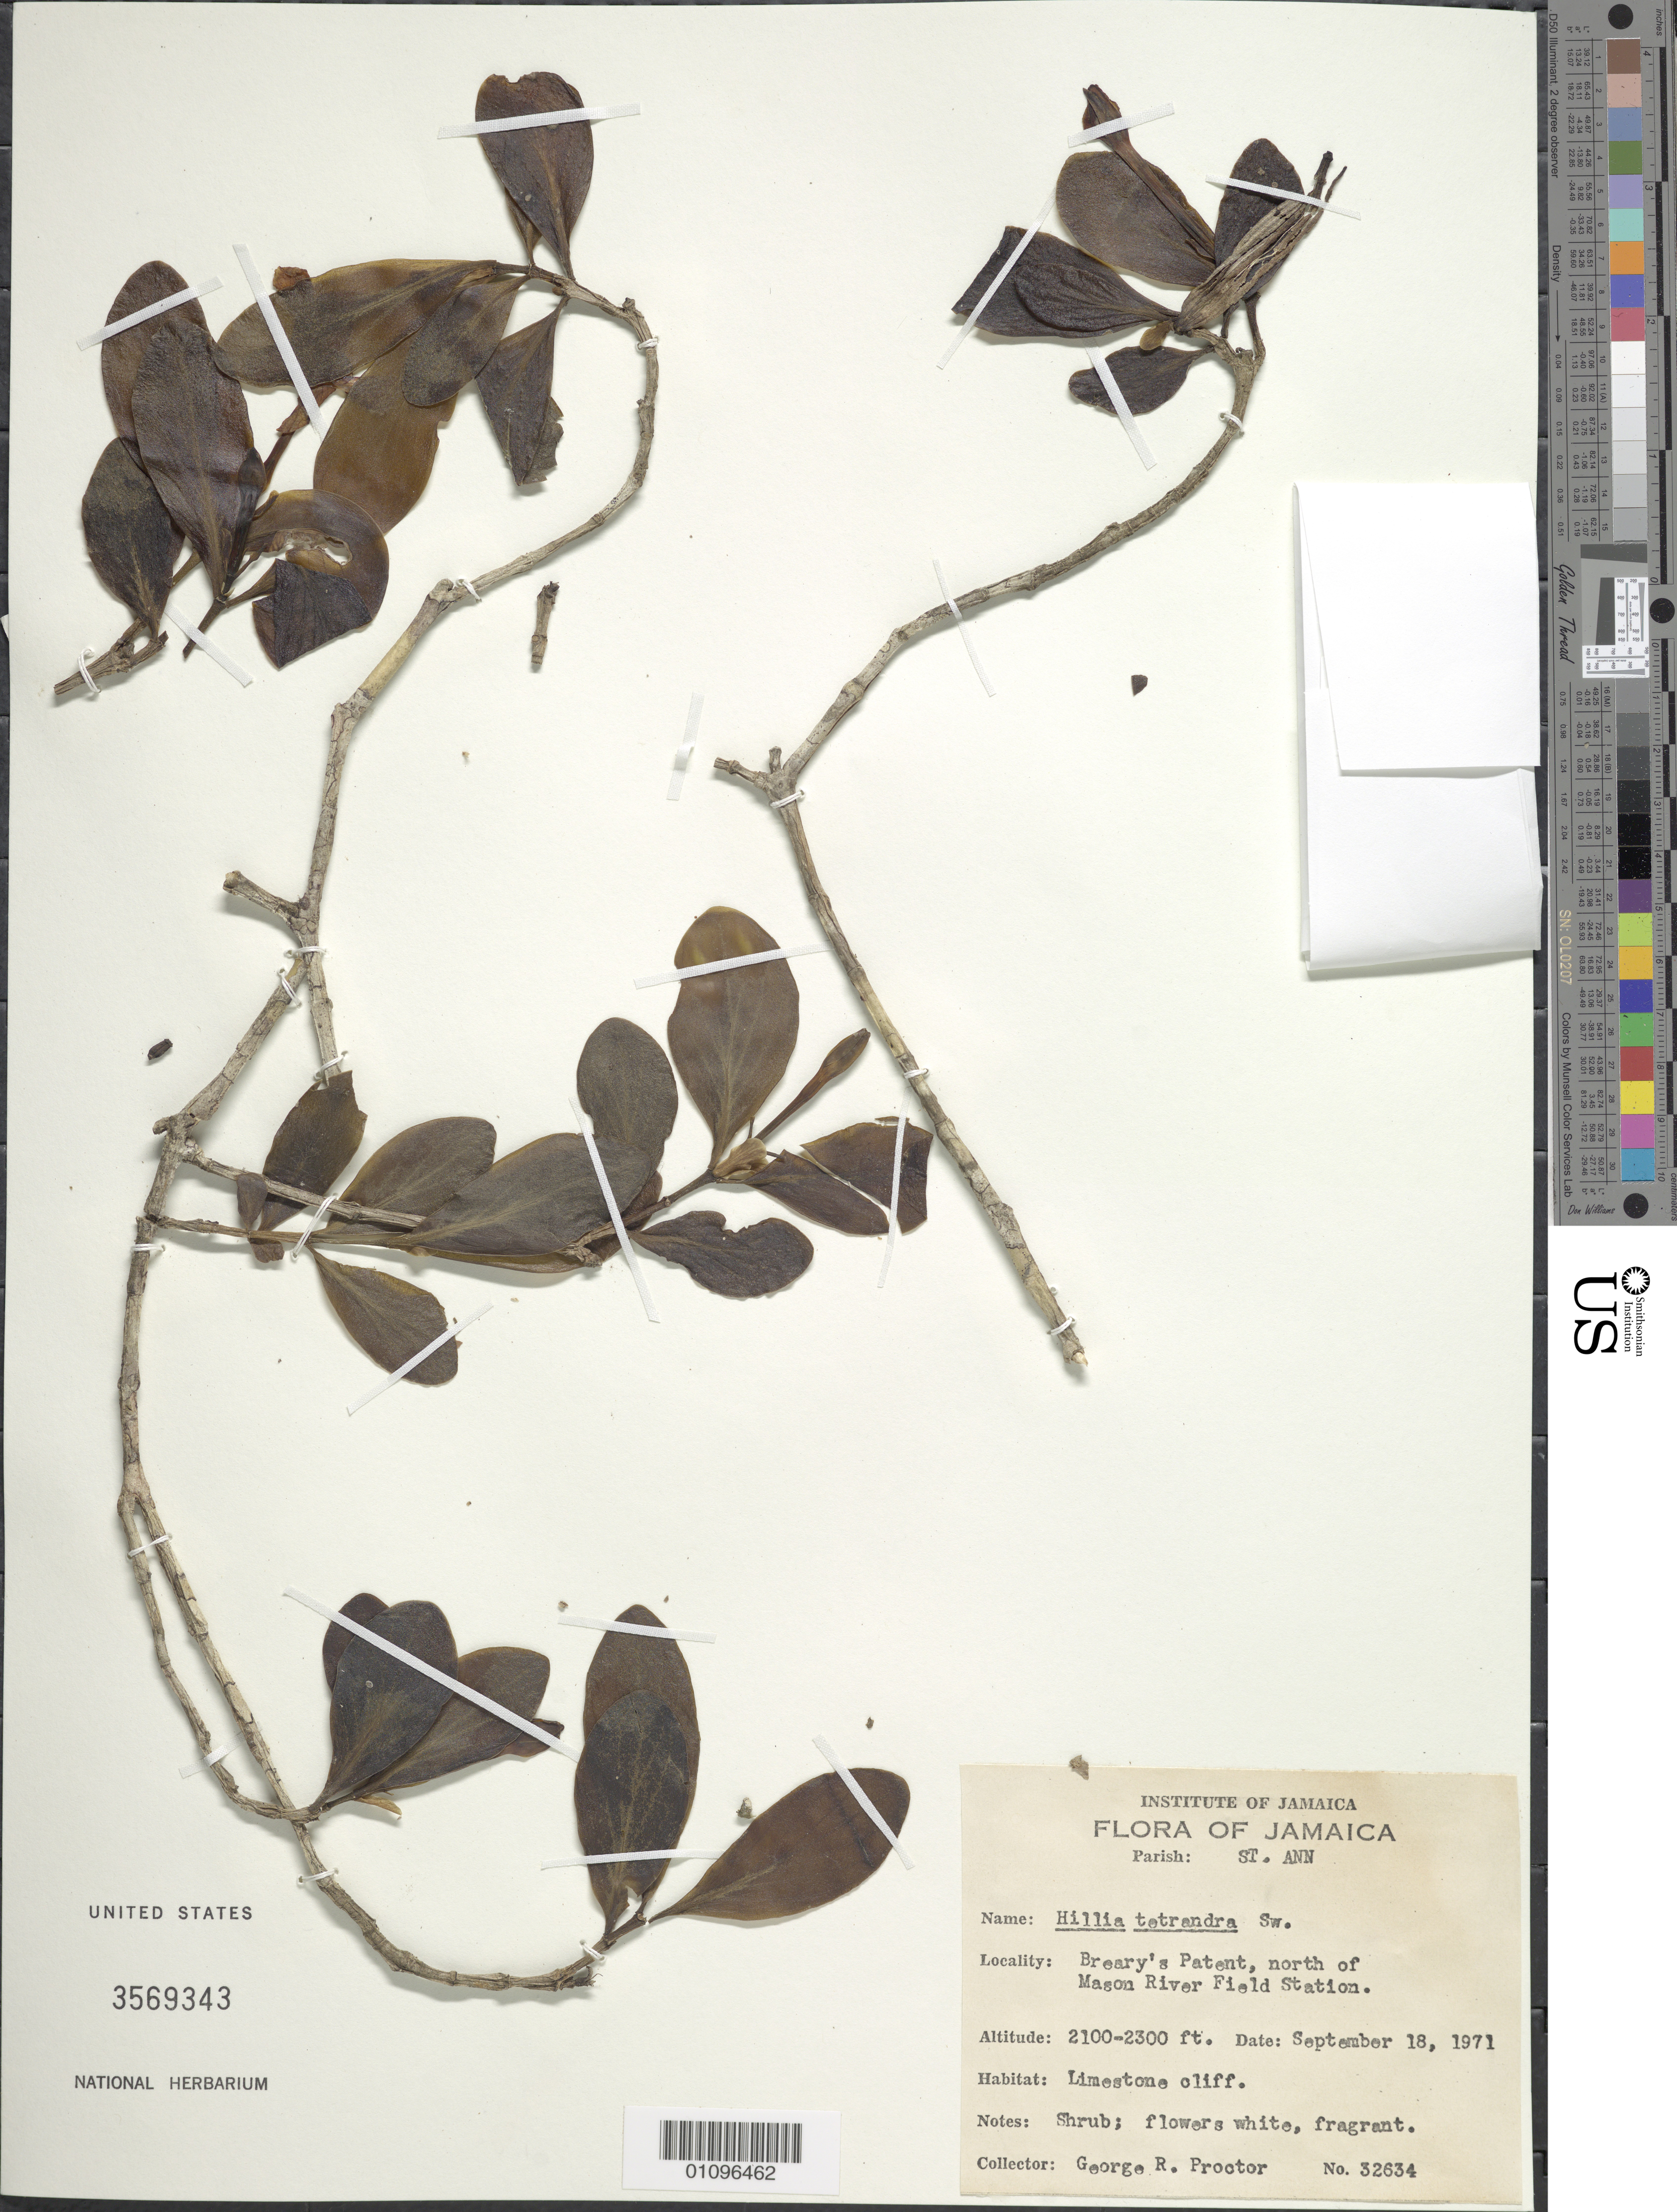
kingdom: Plantae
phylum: Tracheophyta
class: Magnoliopsida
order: Gentianales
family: Rubiaceae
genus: Hillia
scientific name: Hillia tetrandra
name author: Sw.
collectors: G. R. Proctor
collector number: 32634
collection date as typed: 18 Sep 1971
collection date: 1971-09-18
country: Jamaica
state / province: Saint Ann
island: Jamaica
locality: Breary's Patent, N of Mason River Field Station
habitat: Limestone cliff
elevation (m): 640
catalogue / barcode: US 3569343